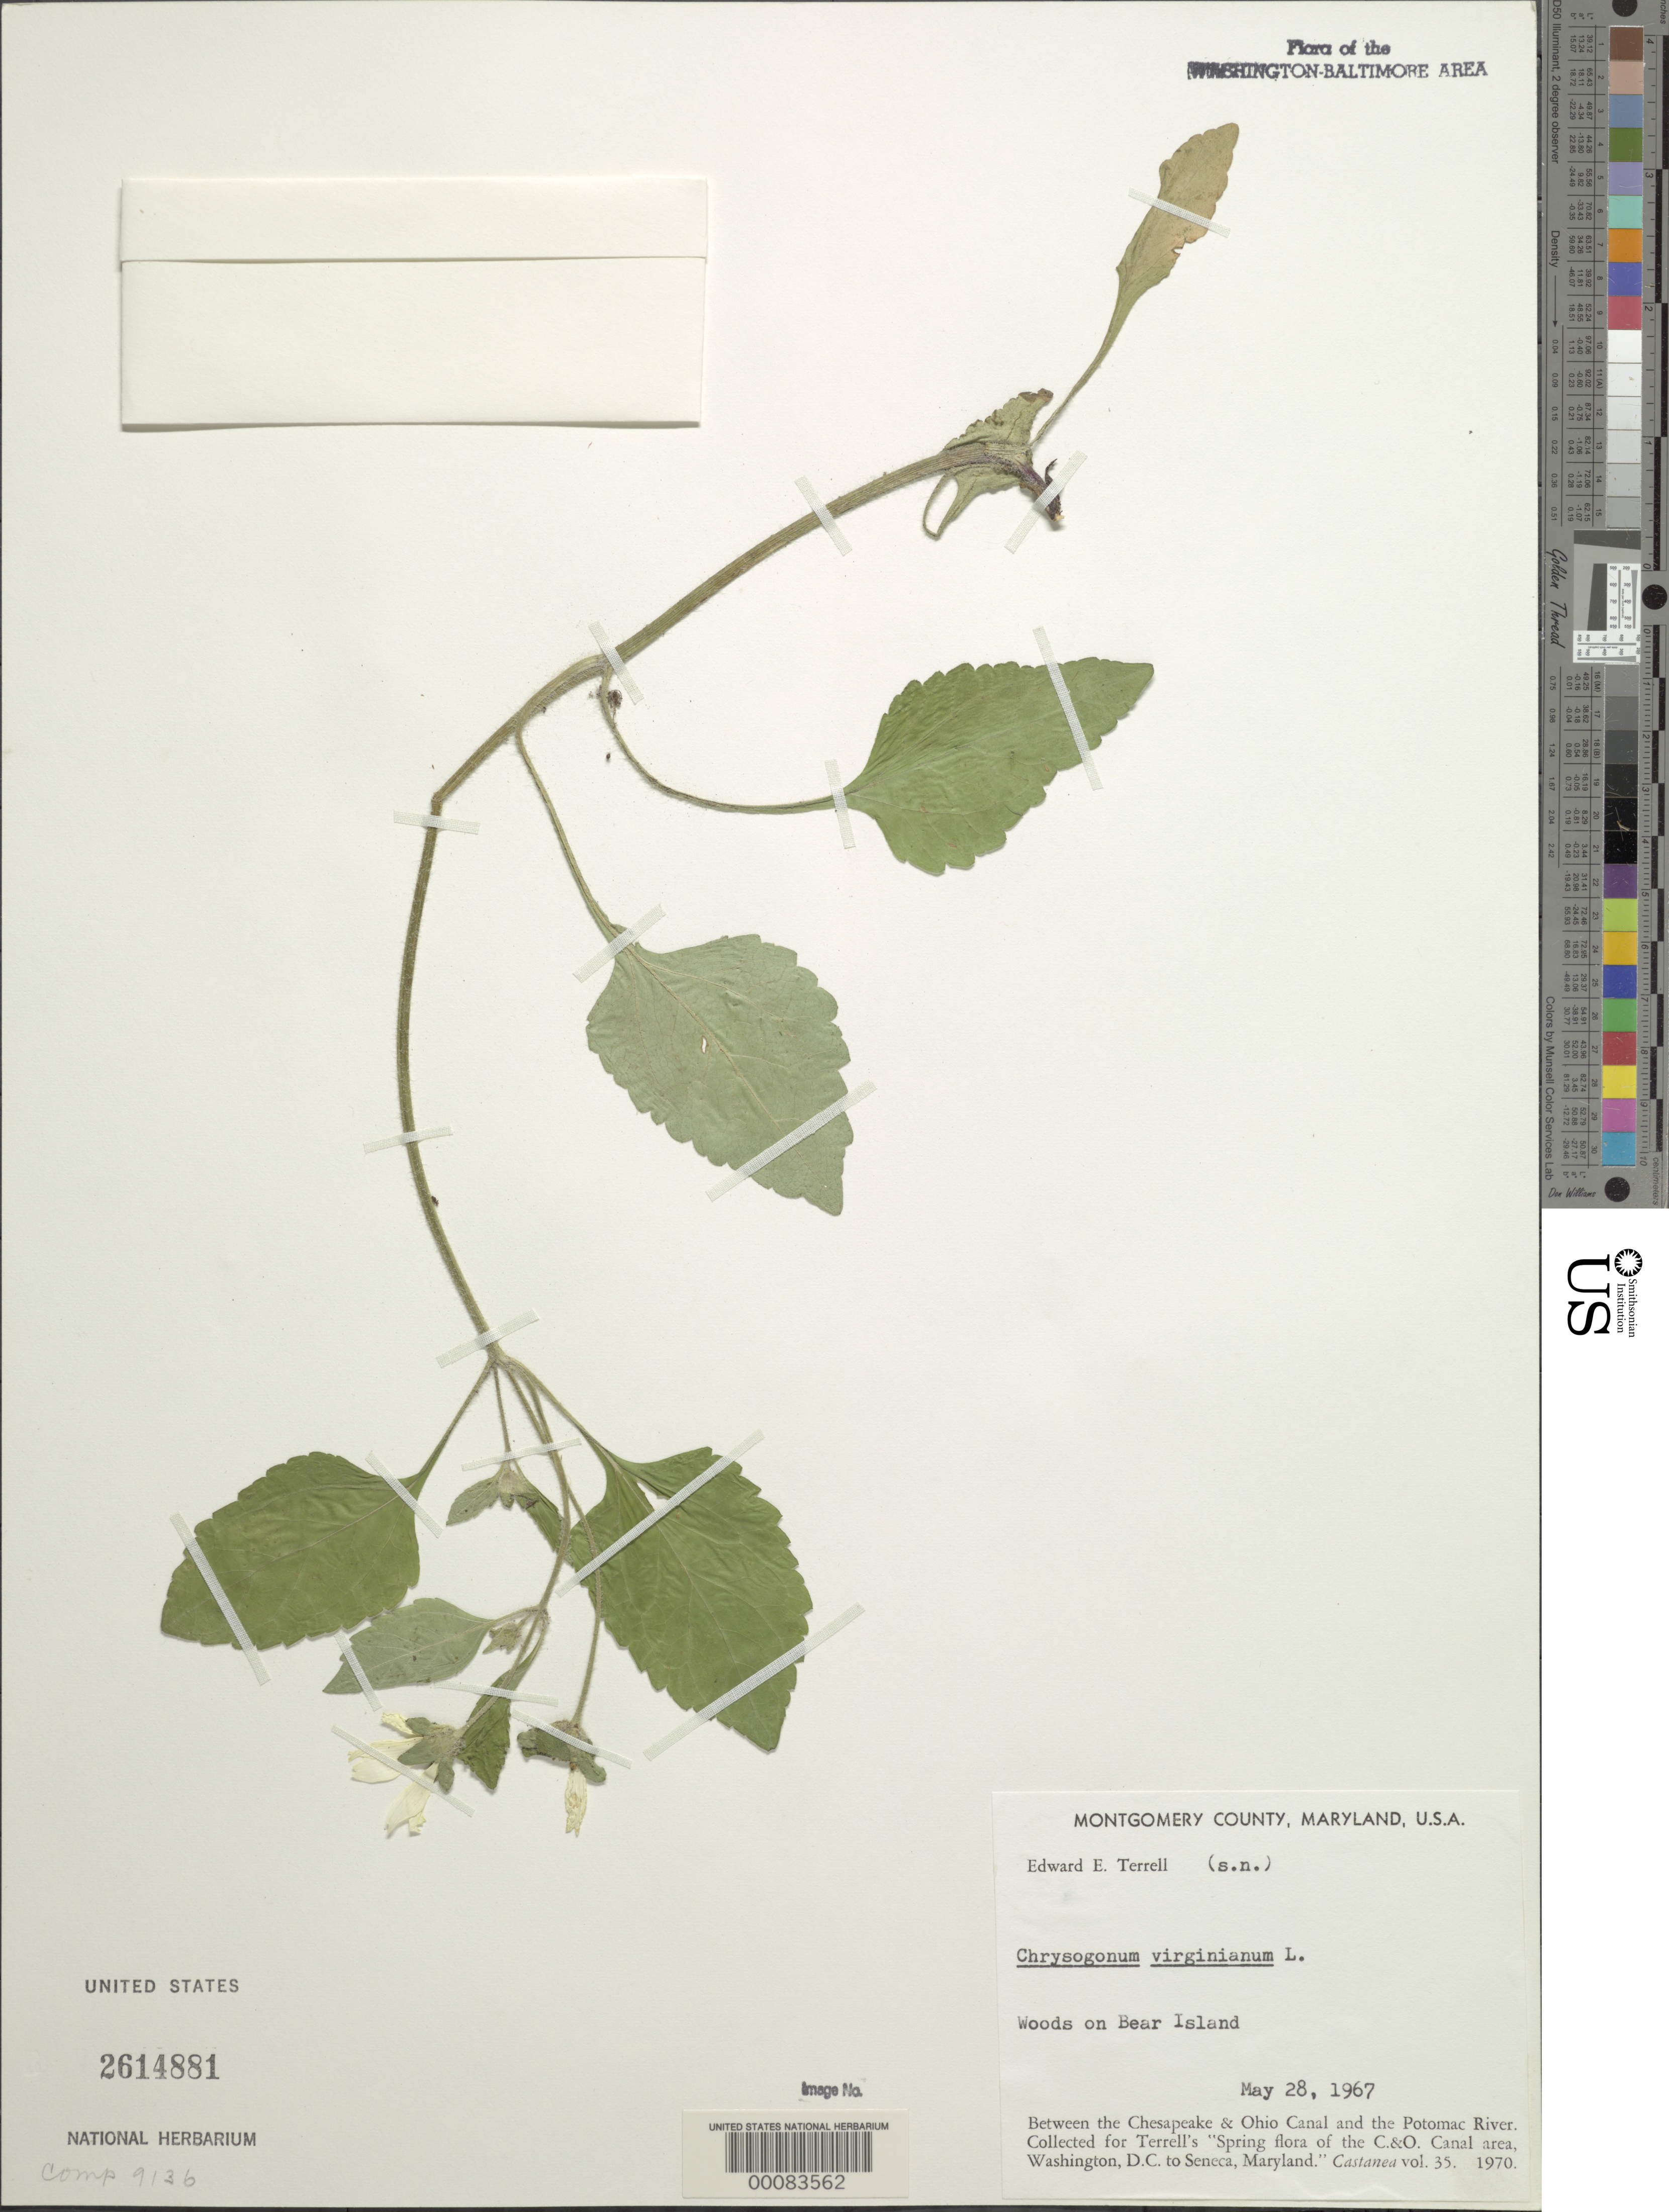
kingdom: Plantae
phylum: Tracheophyta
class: Magnoliopsida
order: Asterales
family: Asteraceae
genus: Chrysogonum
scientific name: Chrysogonum virginianum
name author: L.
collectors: E. E. Terrell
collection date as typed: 28 May 1967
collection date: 1967-05-28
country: United States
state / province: Maryland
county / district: Montgomery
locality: Bear Island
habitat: Woods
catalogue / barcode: US 2614881